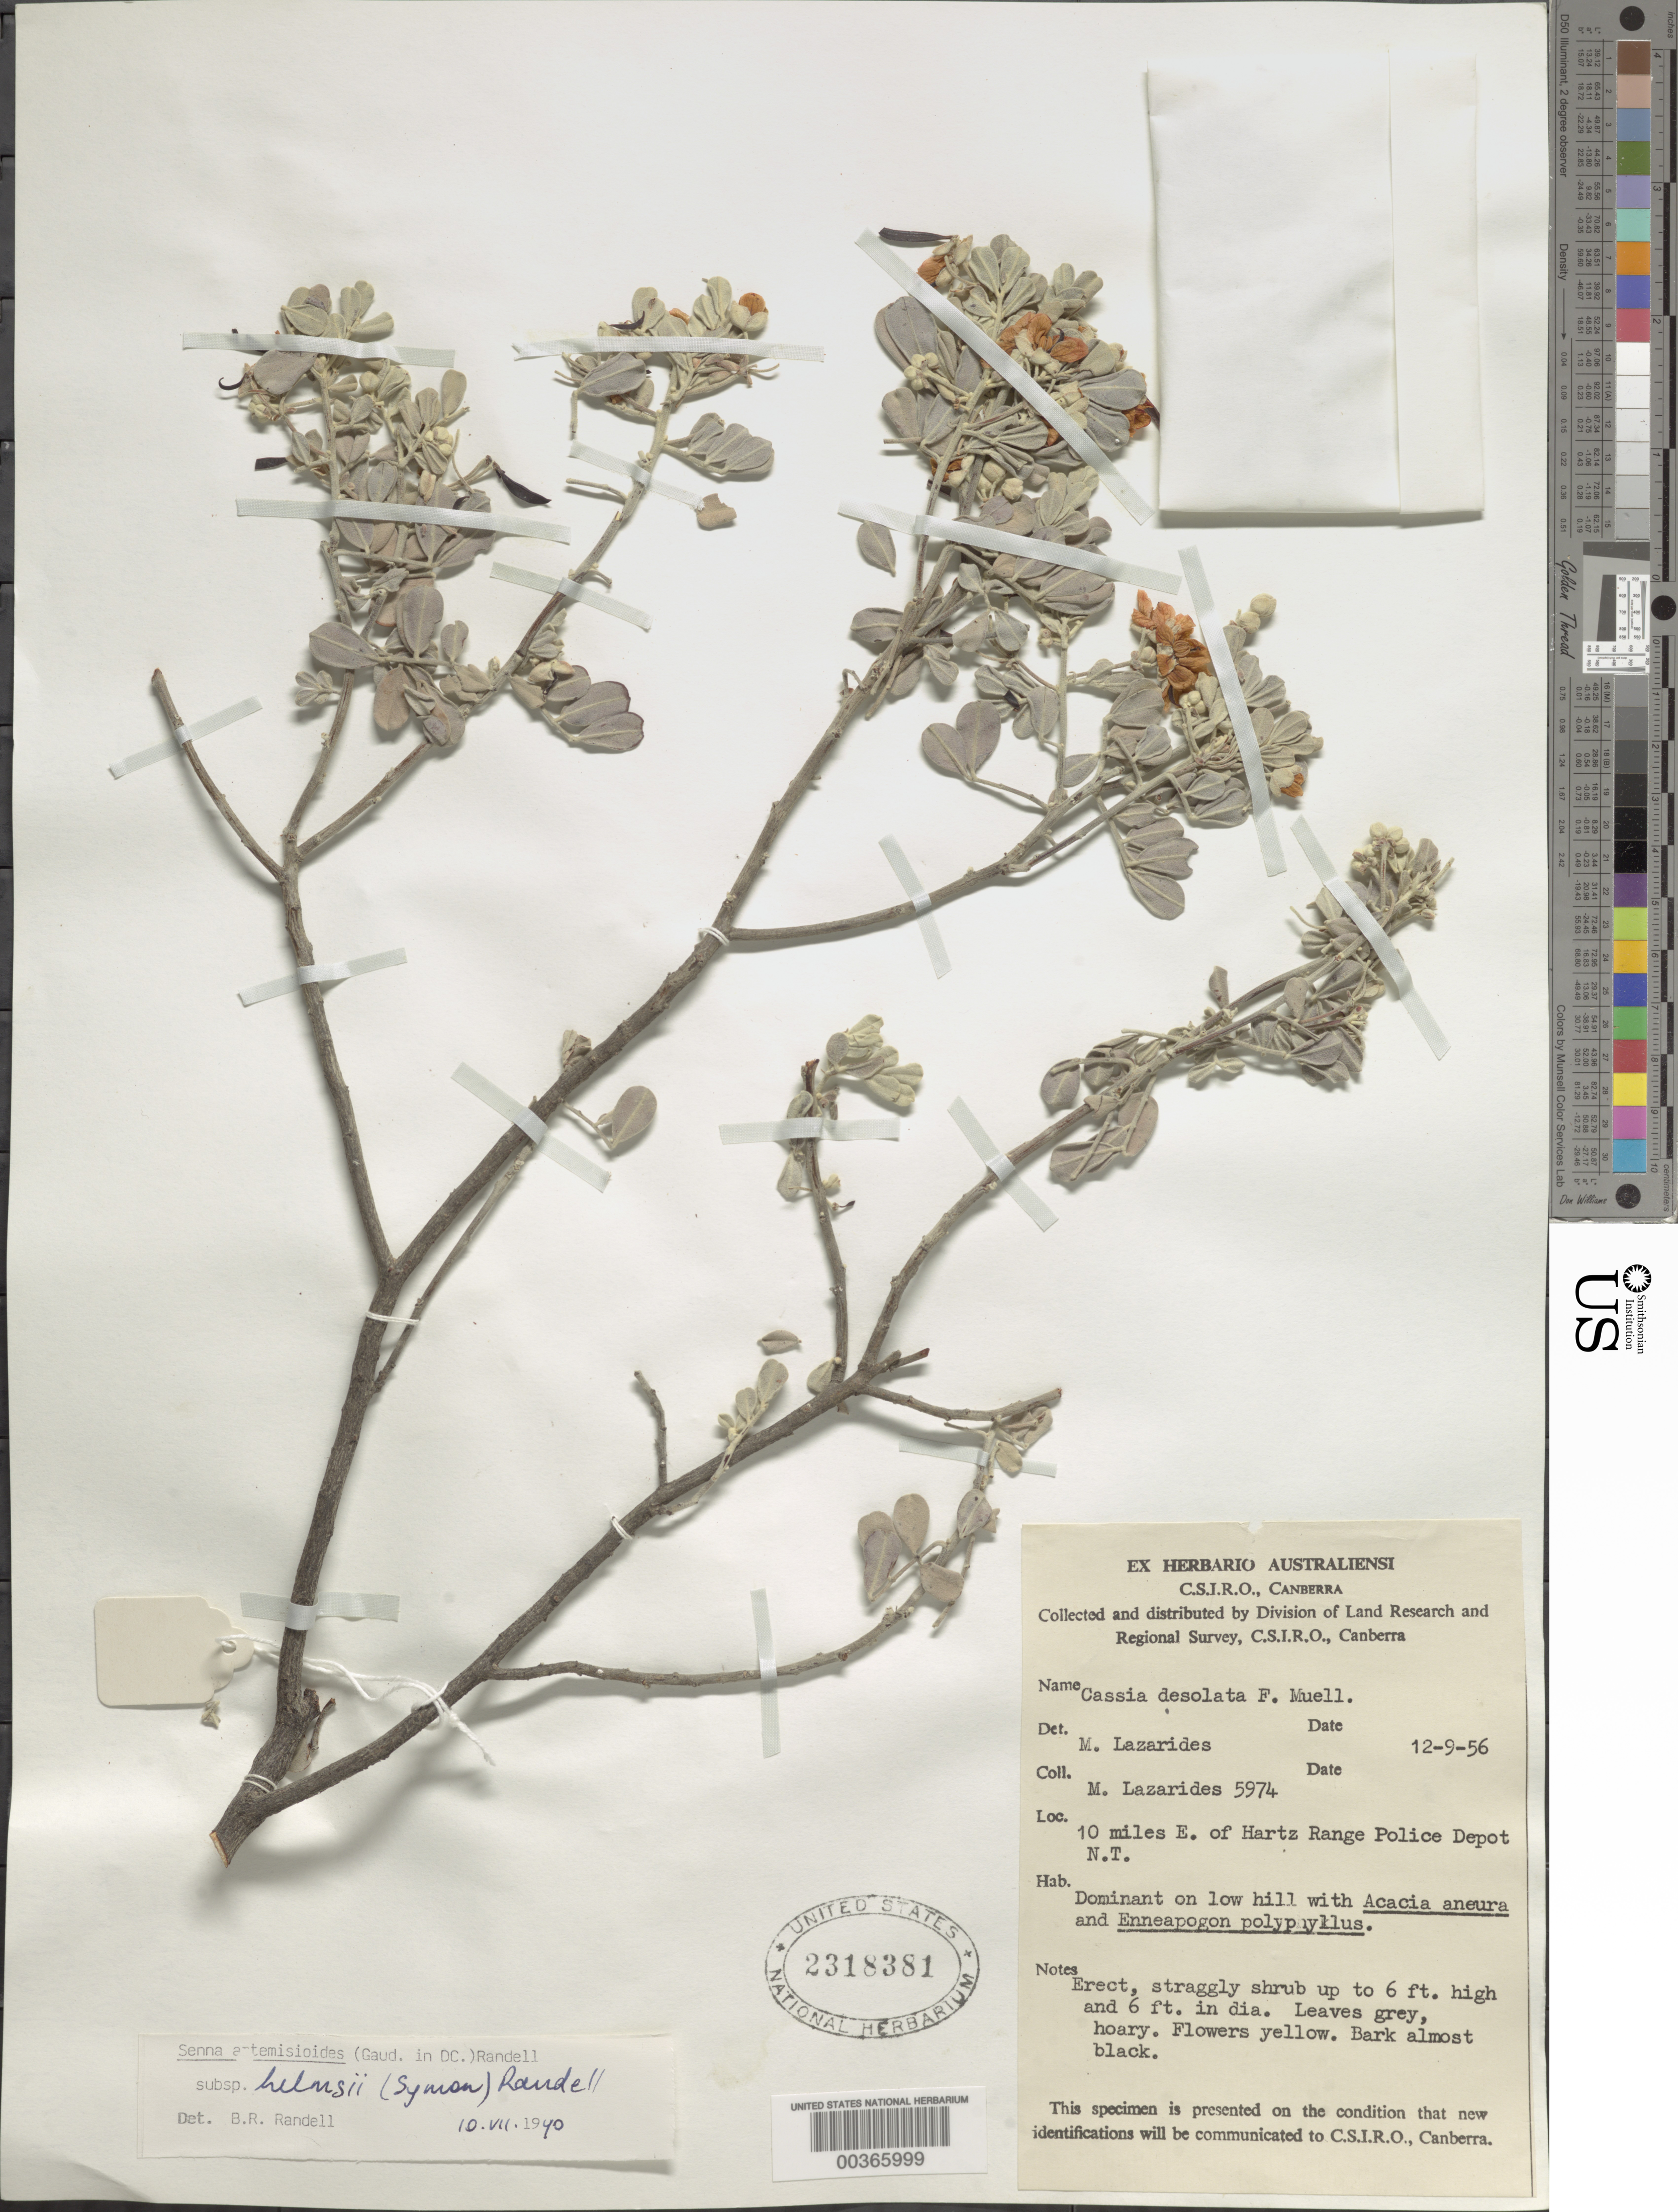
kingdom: Plantae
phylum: Tracheophyta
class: Magnoliopsida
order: Fabales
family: Fabaceae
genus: Senna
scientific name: Senna artemisioides subsp. helmsii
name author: (Symon) Randell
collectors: M. Lazarides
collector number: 5974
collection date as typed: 12 Sep 1956 or 09 Dec 1956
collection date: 1956-09-12 or 1956-12-09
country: Australia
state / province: Northern Territory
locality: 10 mi e of hartz range police depot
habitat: Low hill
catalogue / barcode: US 2318381